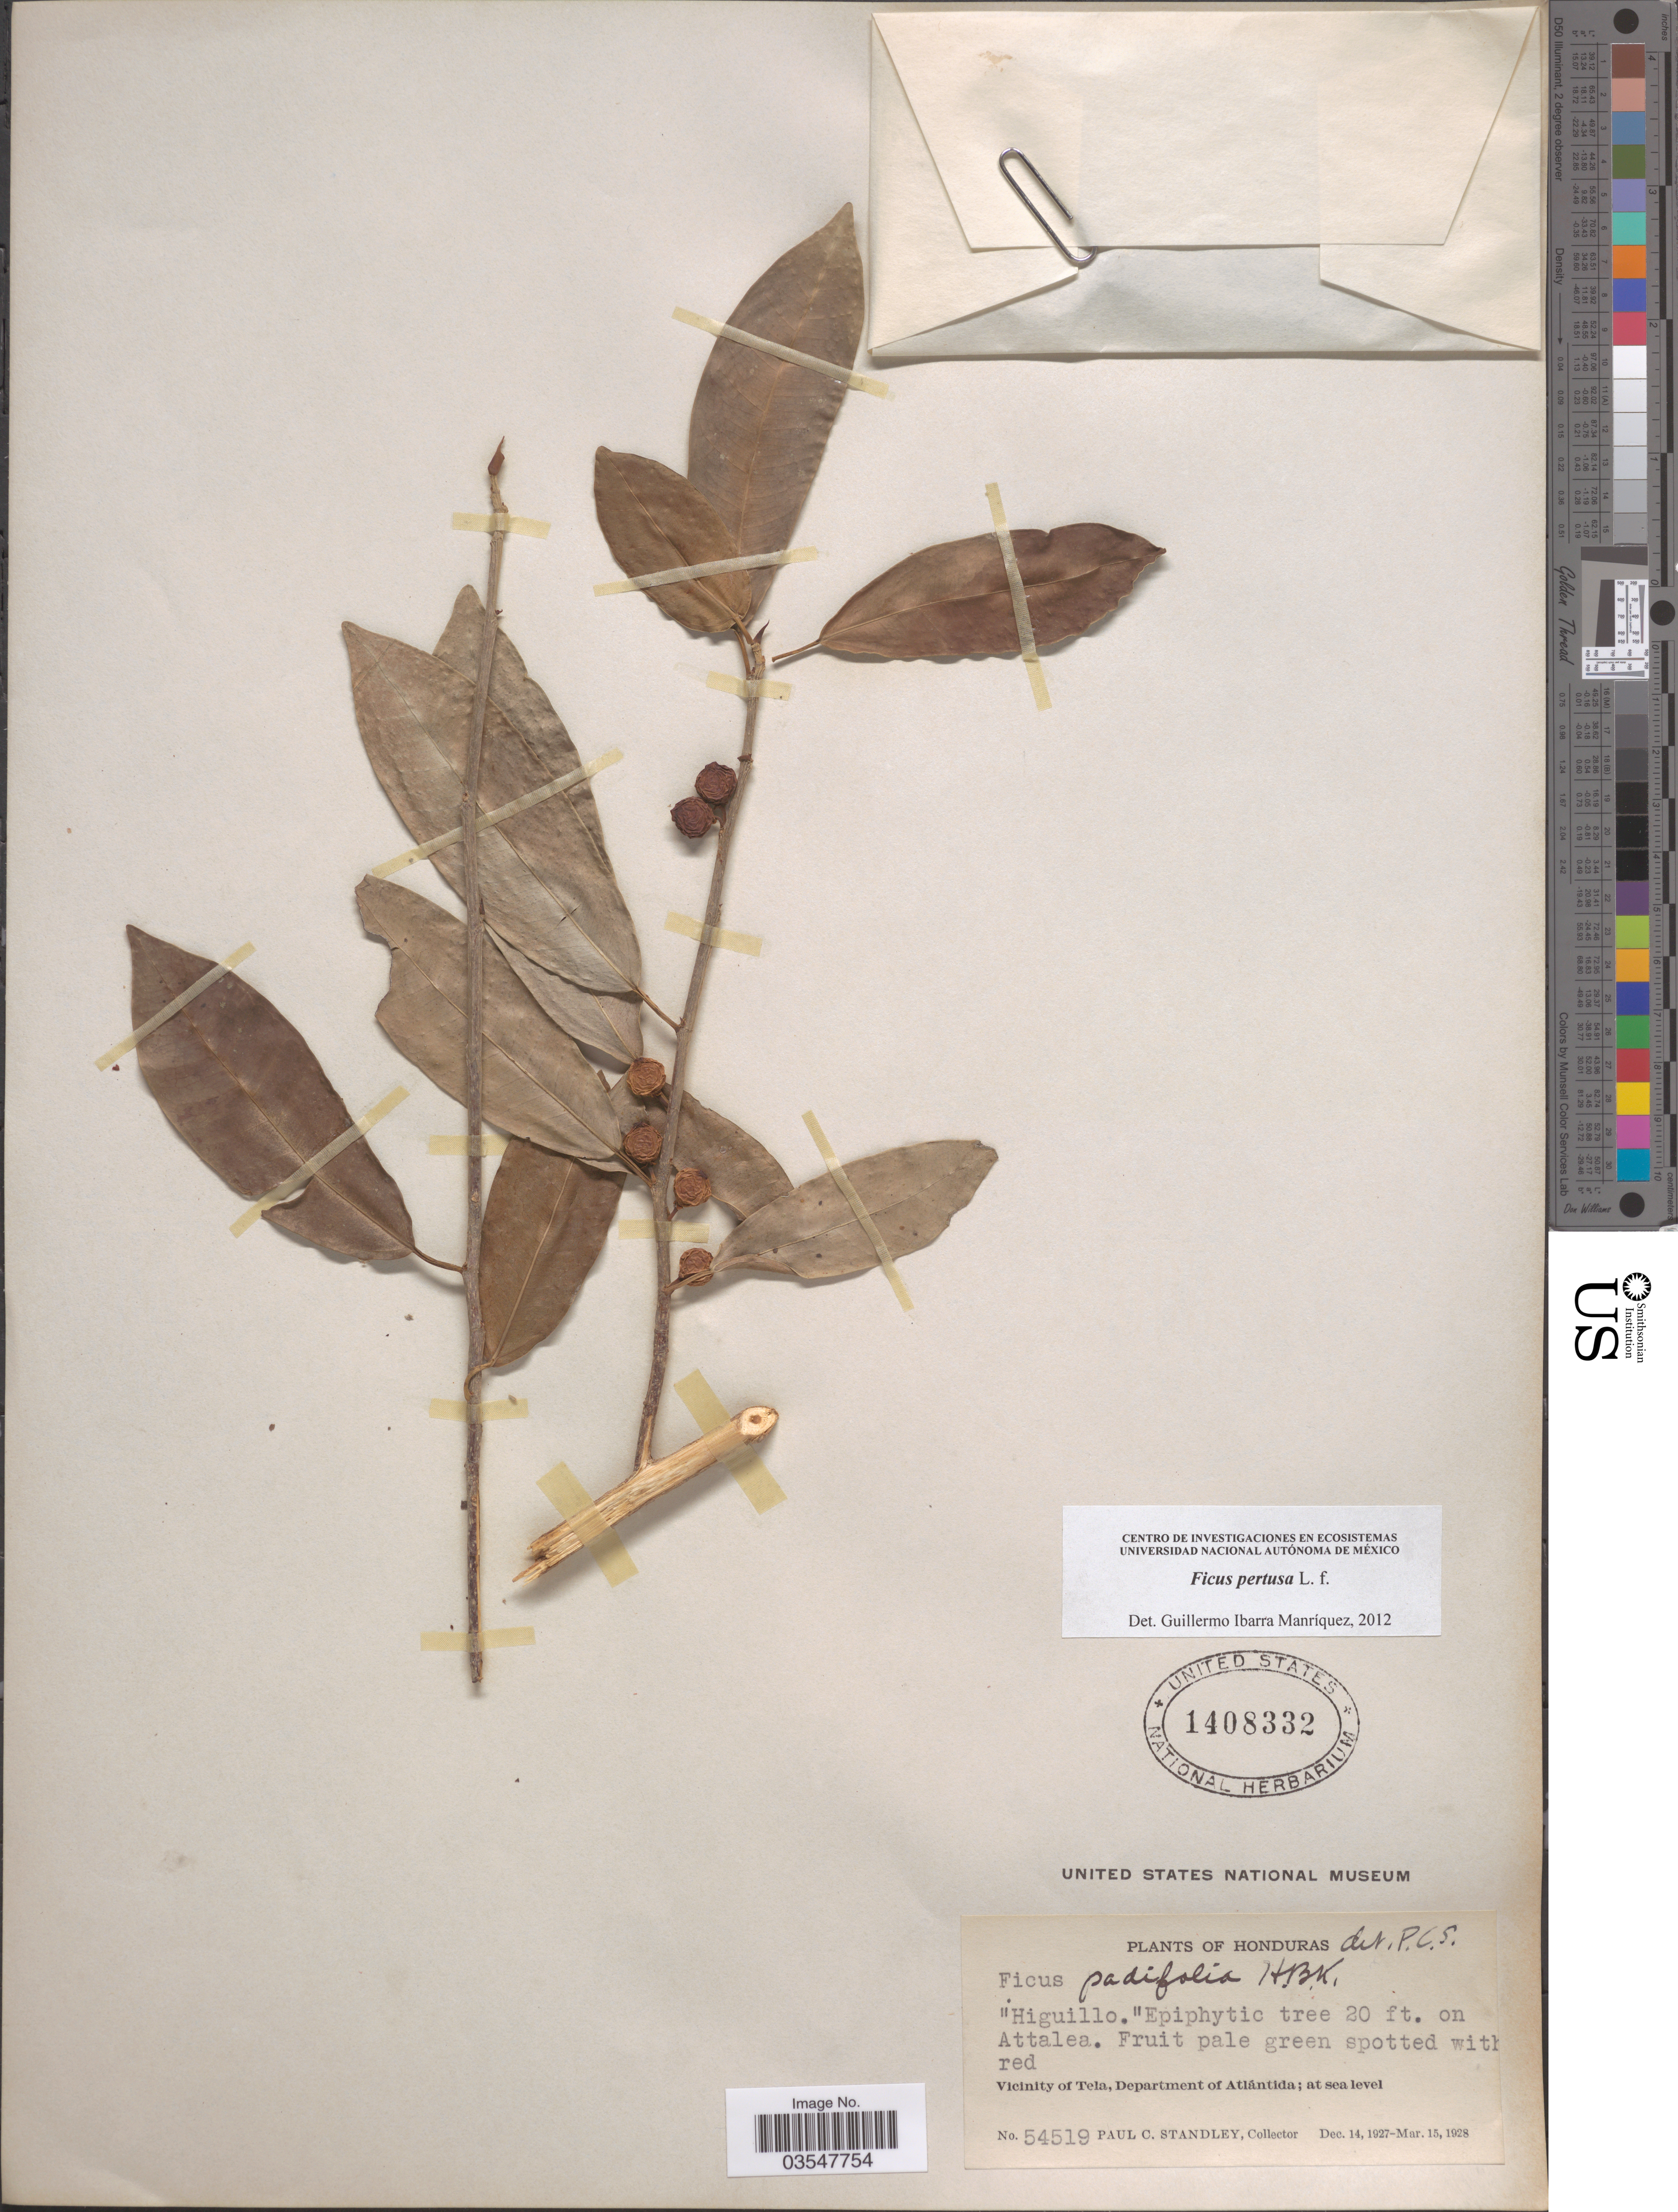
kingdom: Plantae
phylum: Tracheophyta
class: Magnoliopsida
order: Rosales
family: Moraceae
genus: Ficus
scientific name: Ficus pertusa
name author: L. f.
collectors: P. C. Standley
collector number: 54519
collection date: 1927-12-14/1928-03-15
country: Honduras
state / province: Atlantida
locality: Vicinity of Tela, Department of Atlántida.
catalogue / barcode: US 1408332